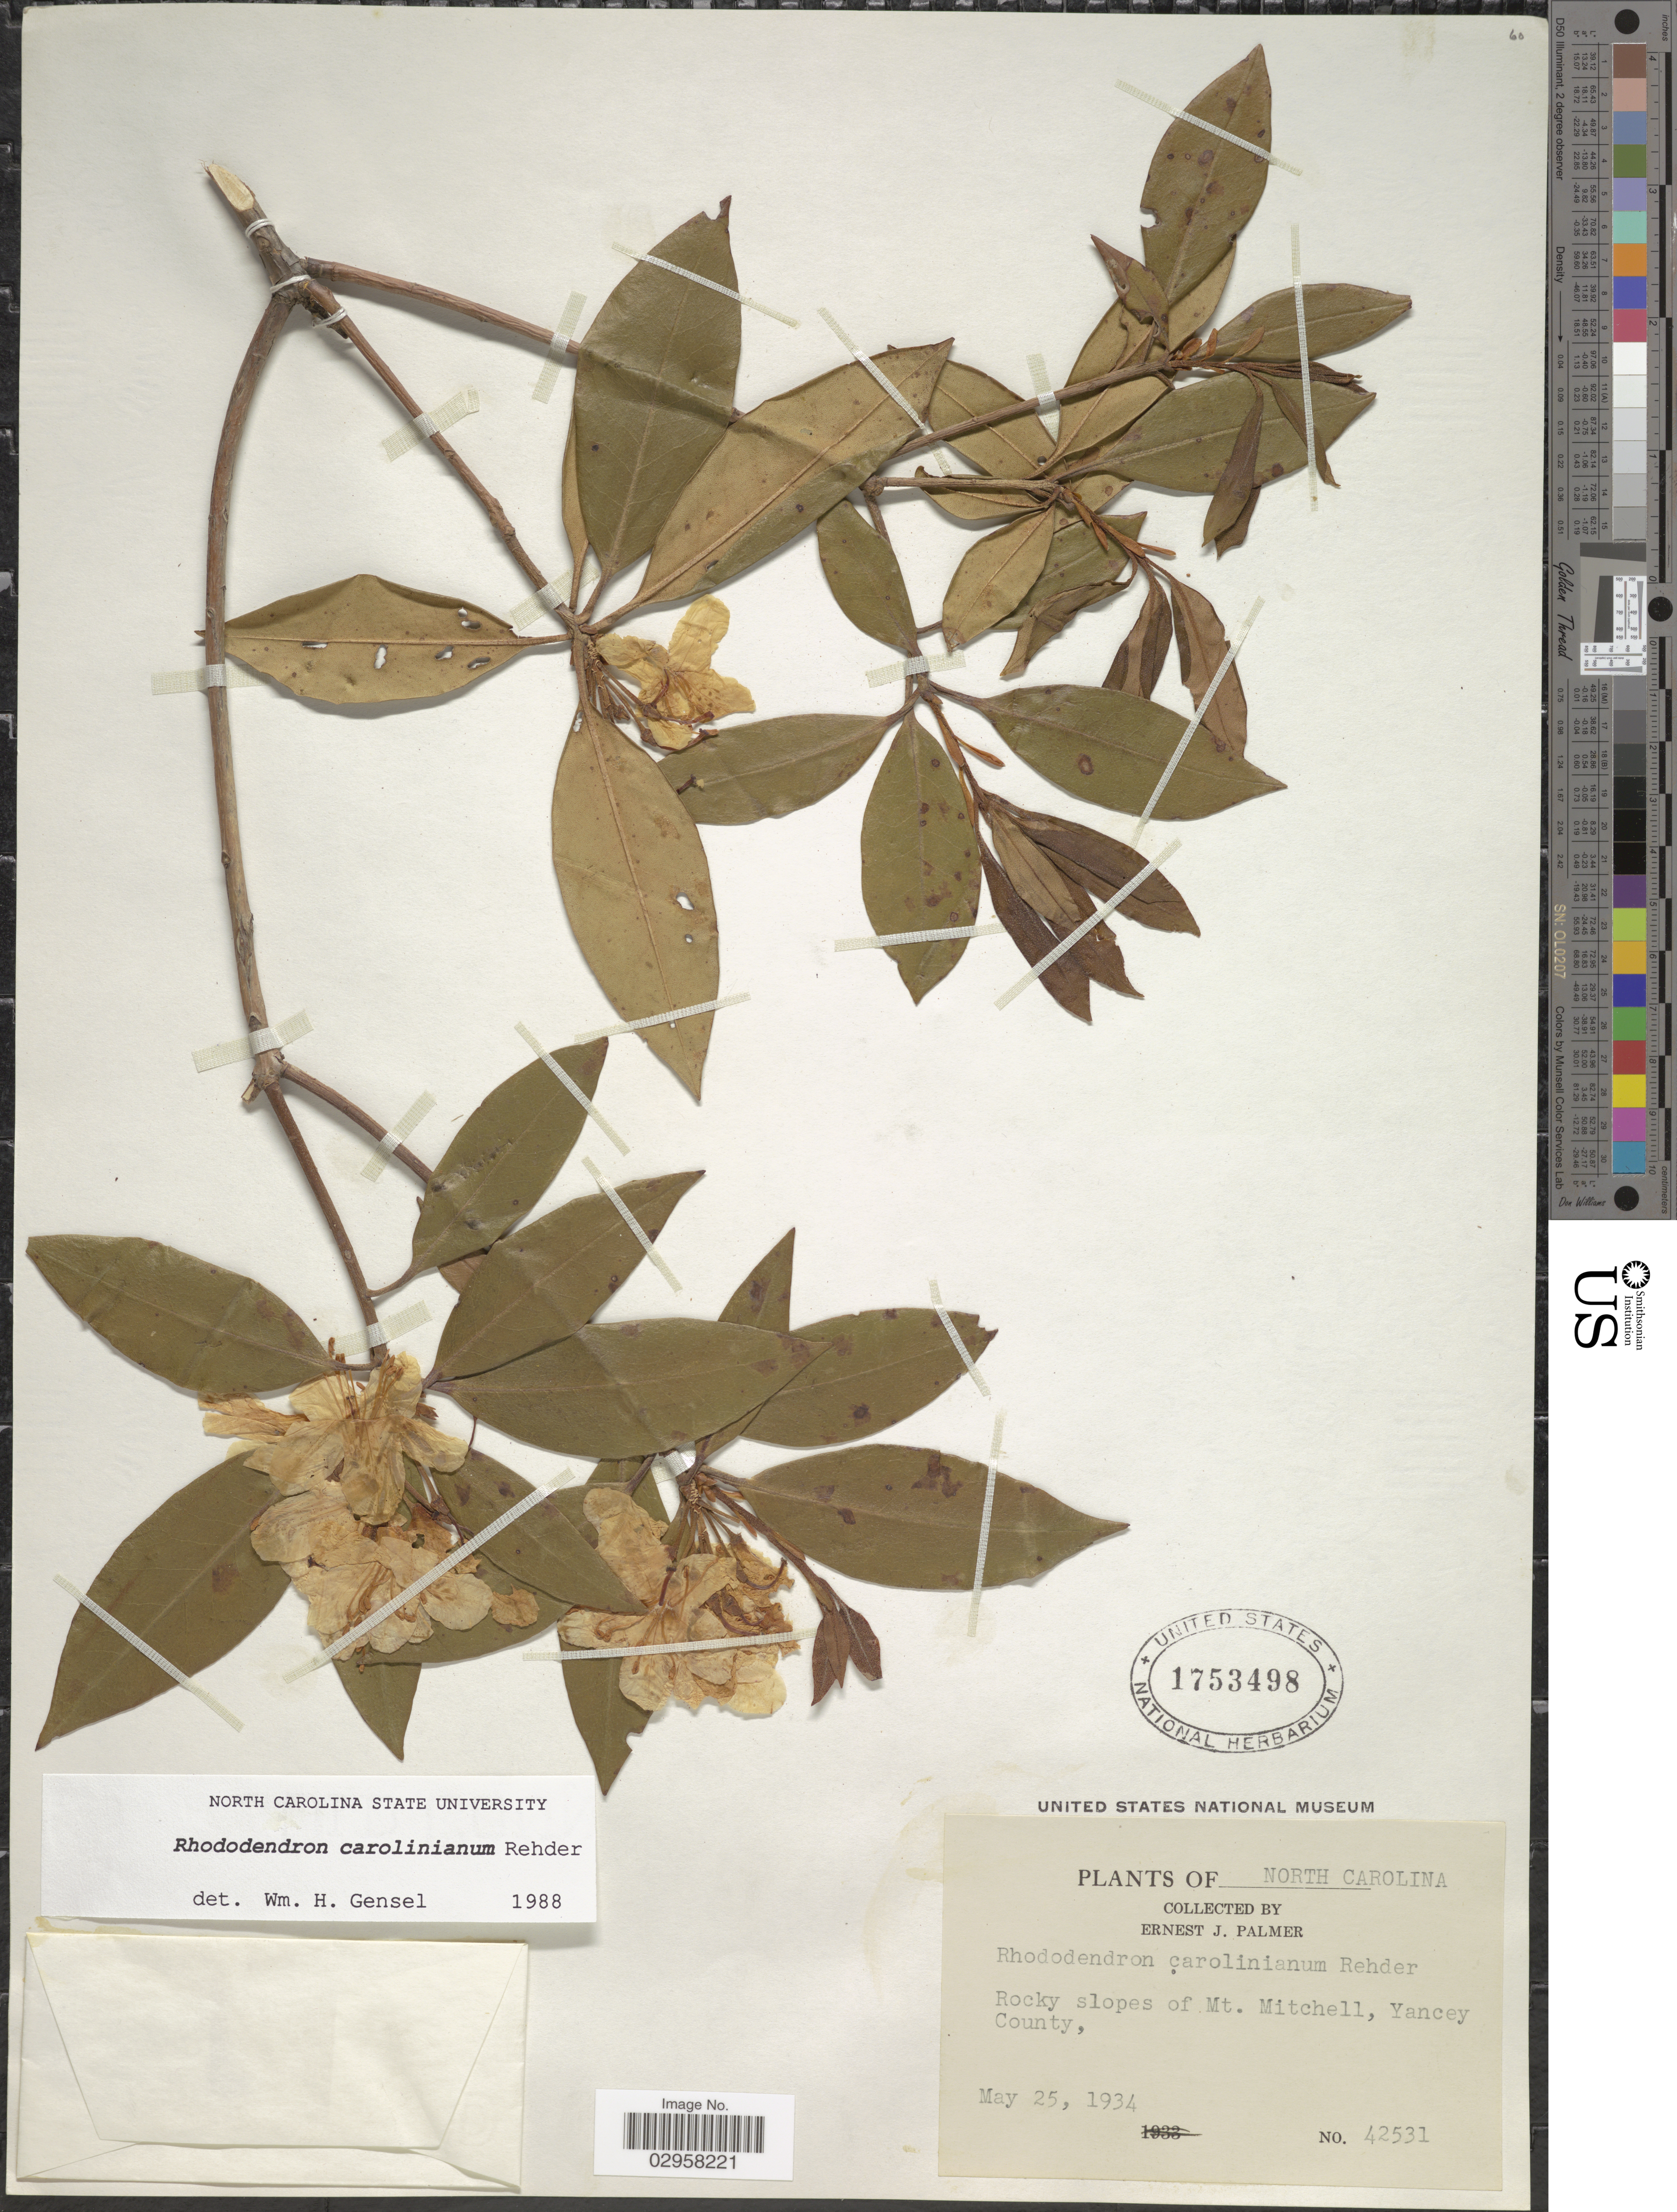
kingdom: Plantae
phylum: Tracheophyta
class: Magnoliopsida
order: Ericales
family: Ericaceae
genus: Rhododendron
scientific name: Rhododendron carolinianum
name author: Rehder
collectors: E. J. Palmer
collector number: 42531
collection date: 1934-05-25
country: United States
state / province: North Carolina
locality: Rocky slopes of Mt. Mitchell, Yancey County.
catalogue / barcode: US 1753498